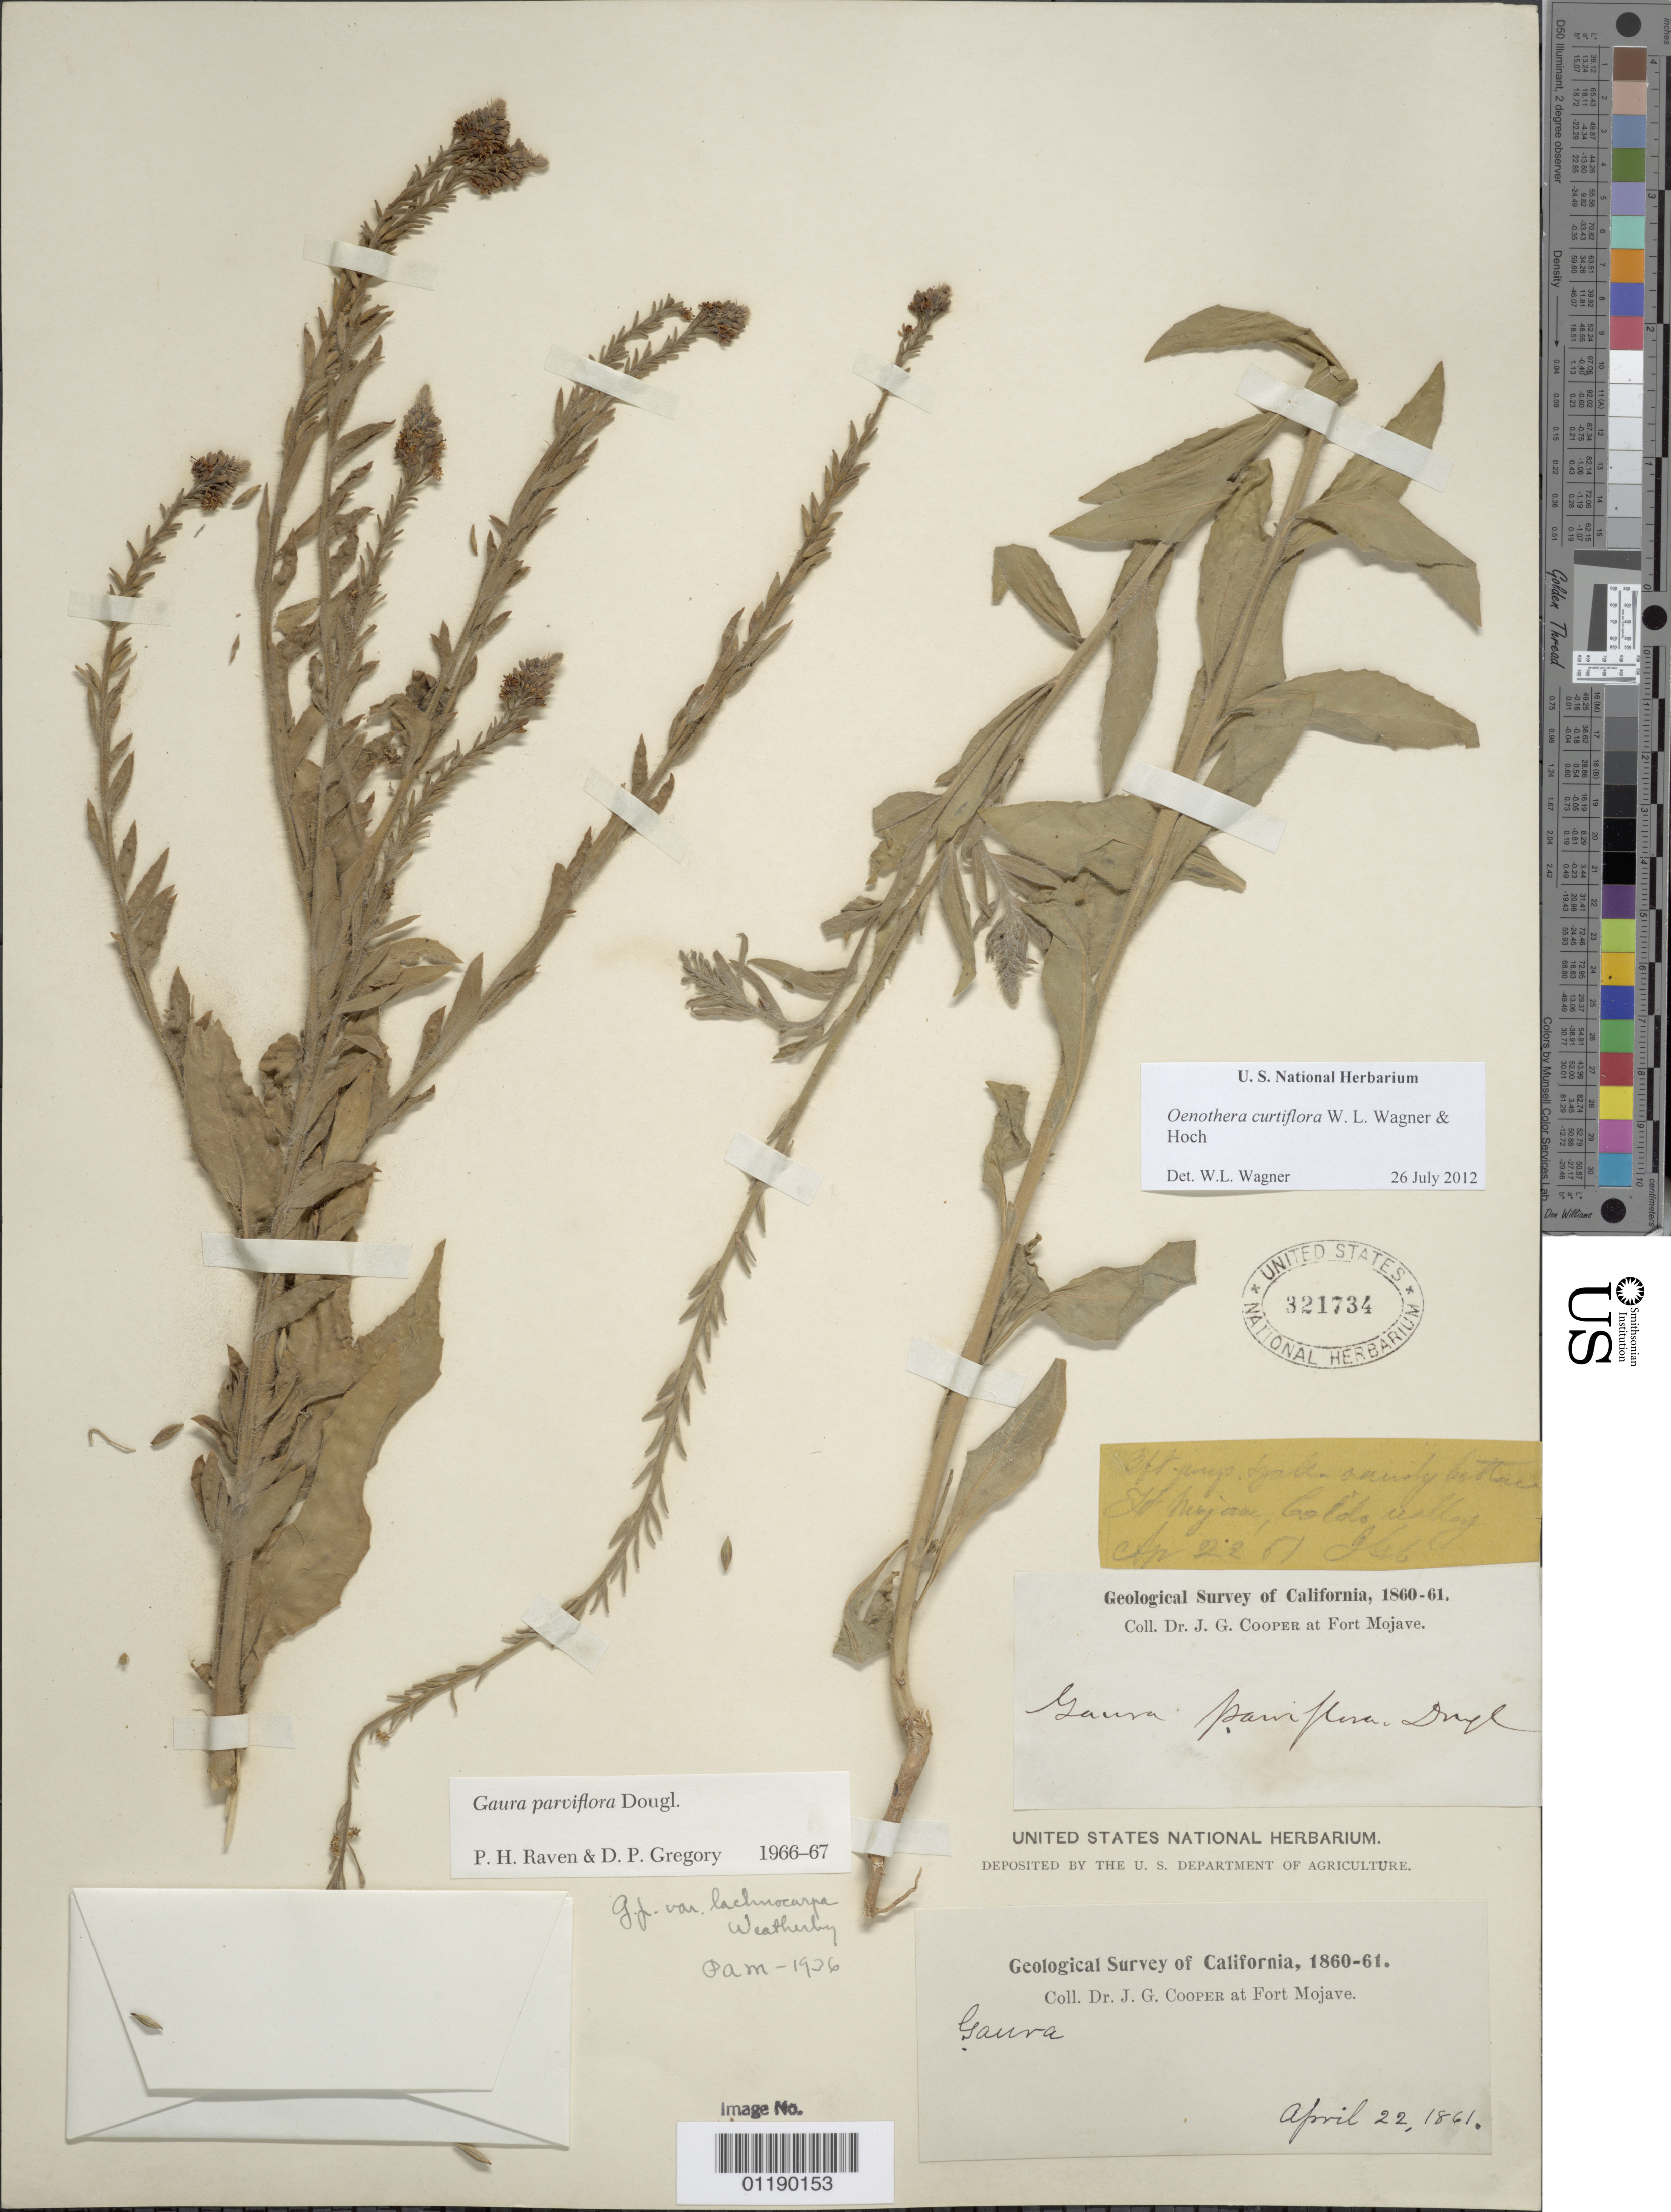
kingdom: Plantae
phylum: Tracheophyta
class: Magnoliopsida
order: Myrtales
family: Onagraceae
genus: Oenothera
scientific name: Oenothera curtiflora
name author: W.L. Wagner & Hoch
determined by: Wagner, W. L., (BOT), Smithsonian Institution - National Museum of Natural History (UNITED STATES)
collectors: J. G. Cooper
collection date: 1861-04-22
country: United States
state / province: California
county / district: San Bernardino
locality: Fort Mojave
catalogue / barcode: US 321734